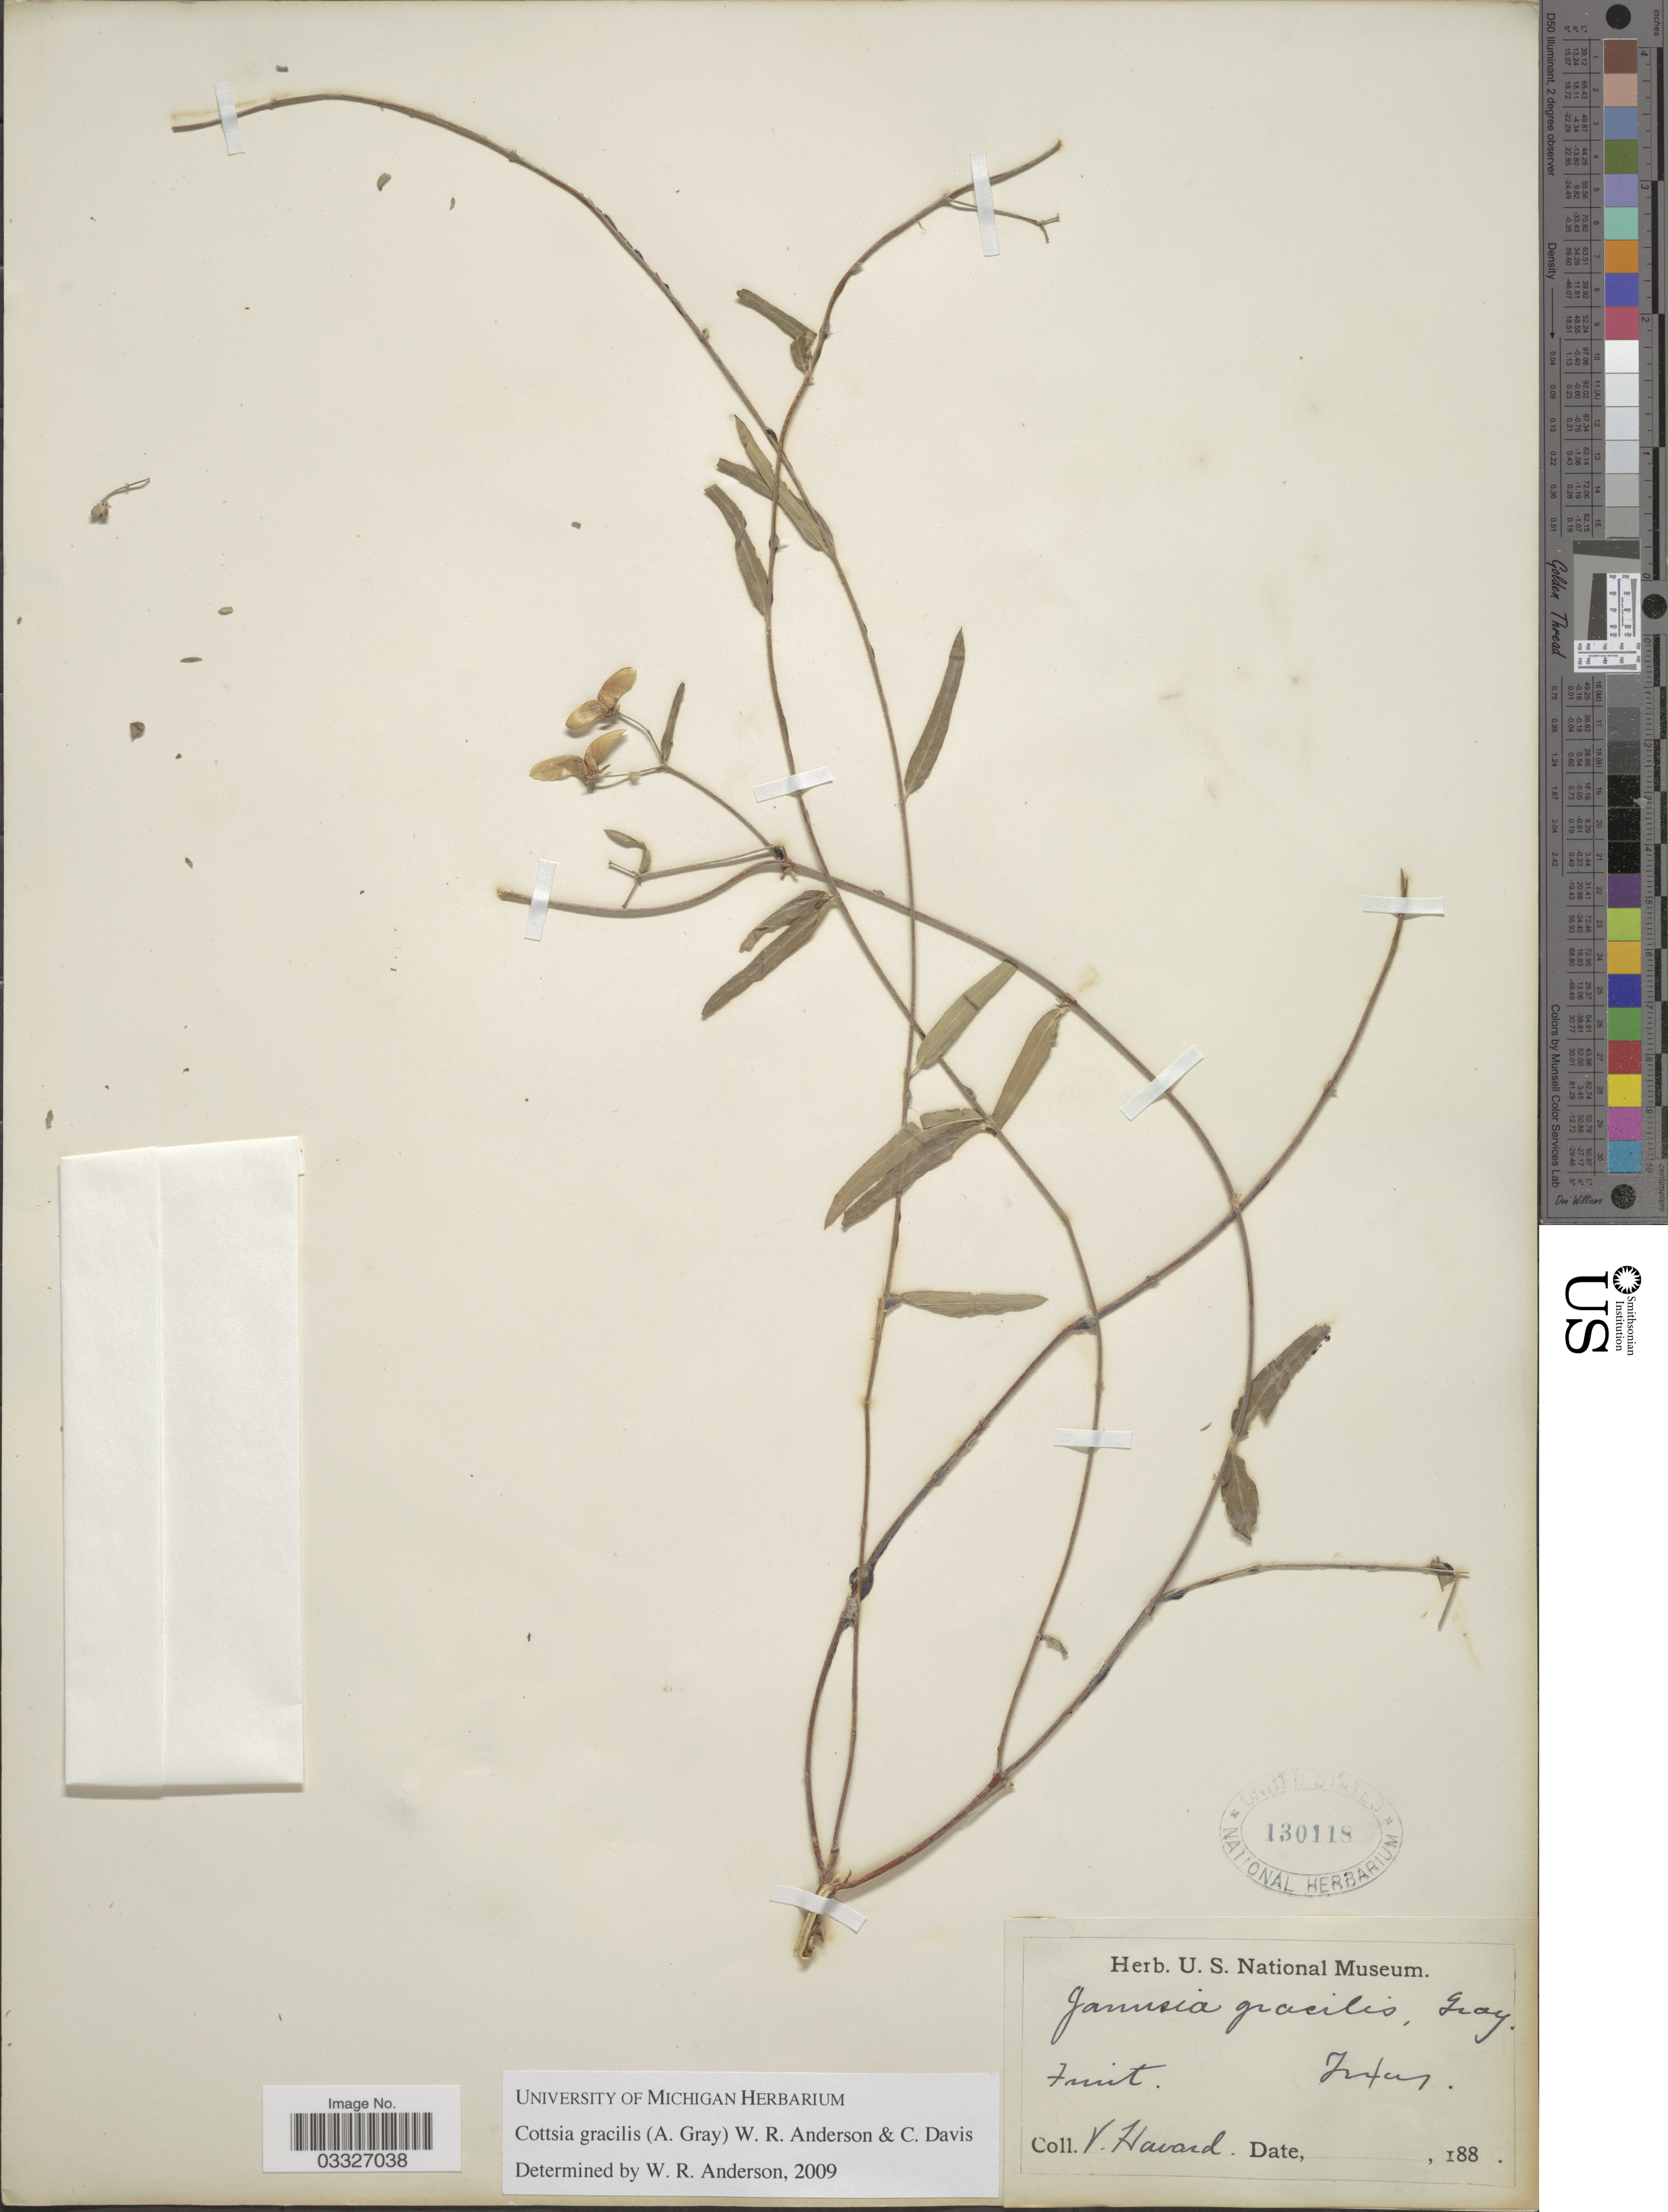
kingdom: Plantae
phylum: Tracheophyta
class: Magnoliopsida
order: Malpighiales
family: Malpighiaceae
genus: Cottsia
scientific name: Cottsia gracilis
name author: (A. Gray) W.R. Anderson & C. Davis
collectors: V. Havard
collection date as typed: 188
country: United States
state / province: Texas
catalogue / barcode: US 130118